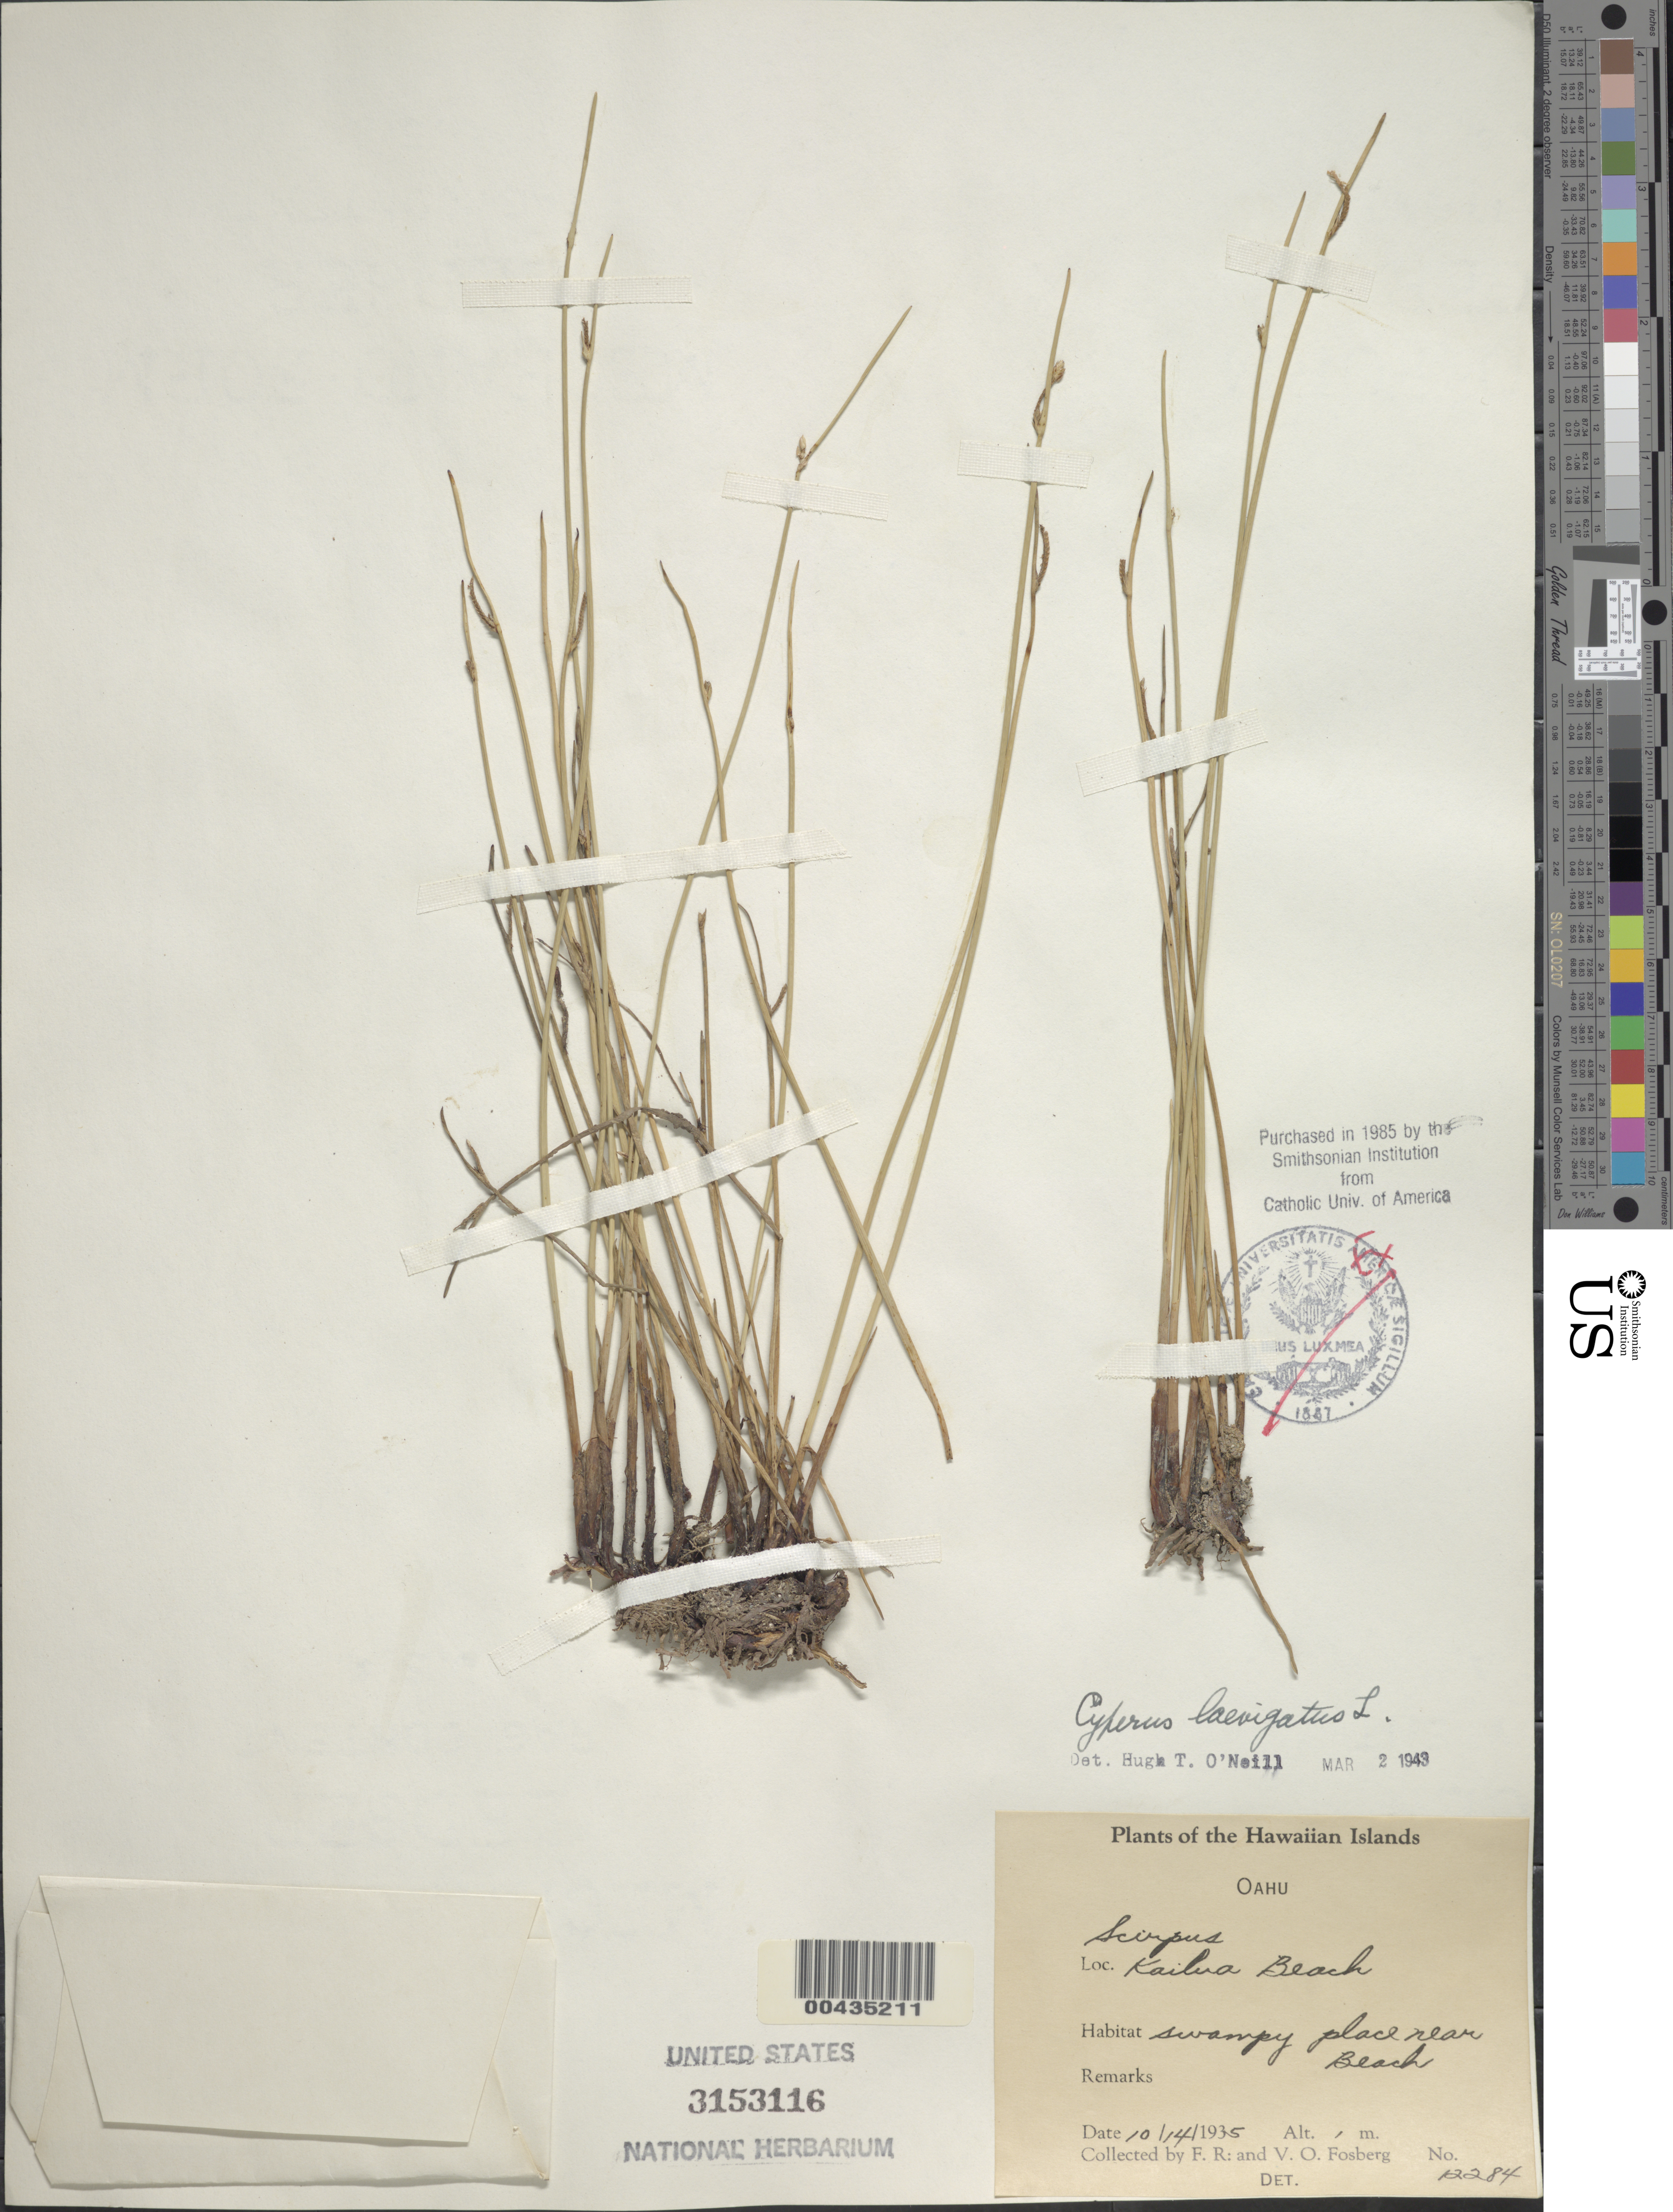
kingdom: Plantae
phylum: Tracheophyta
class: Liliopsida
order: Poales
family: Cyperaceae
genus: Cyperus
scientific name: Cyperus laevigatus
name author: L.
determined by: O'Neill, Hugh T.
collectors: F. R. Fosberg & V. O. Fosberg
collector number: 12284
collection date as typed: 14 Oct 1935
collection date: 1935-10-14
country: United States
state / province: Hawaii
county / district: Honolulu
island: Oahu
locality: Kailua Beach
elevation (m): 1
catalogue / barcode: US 3153116